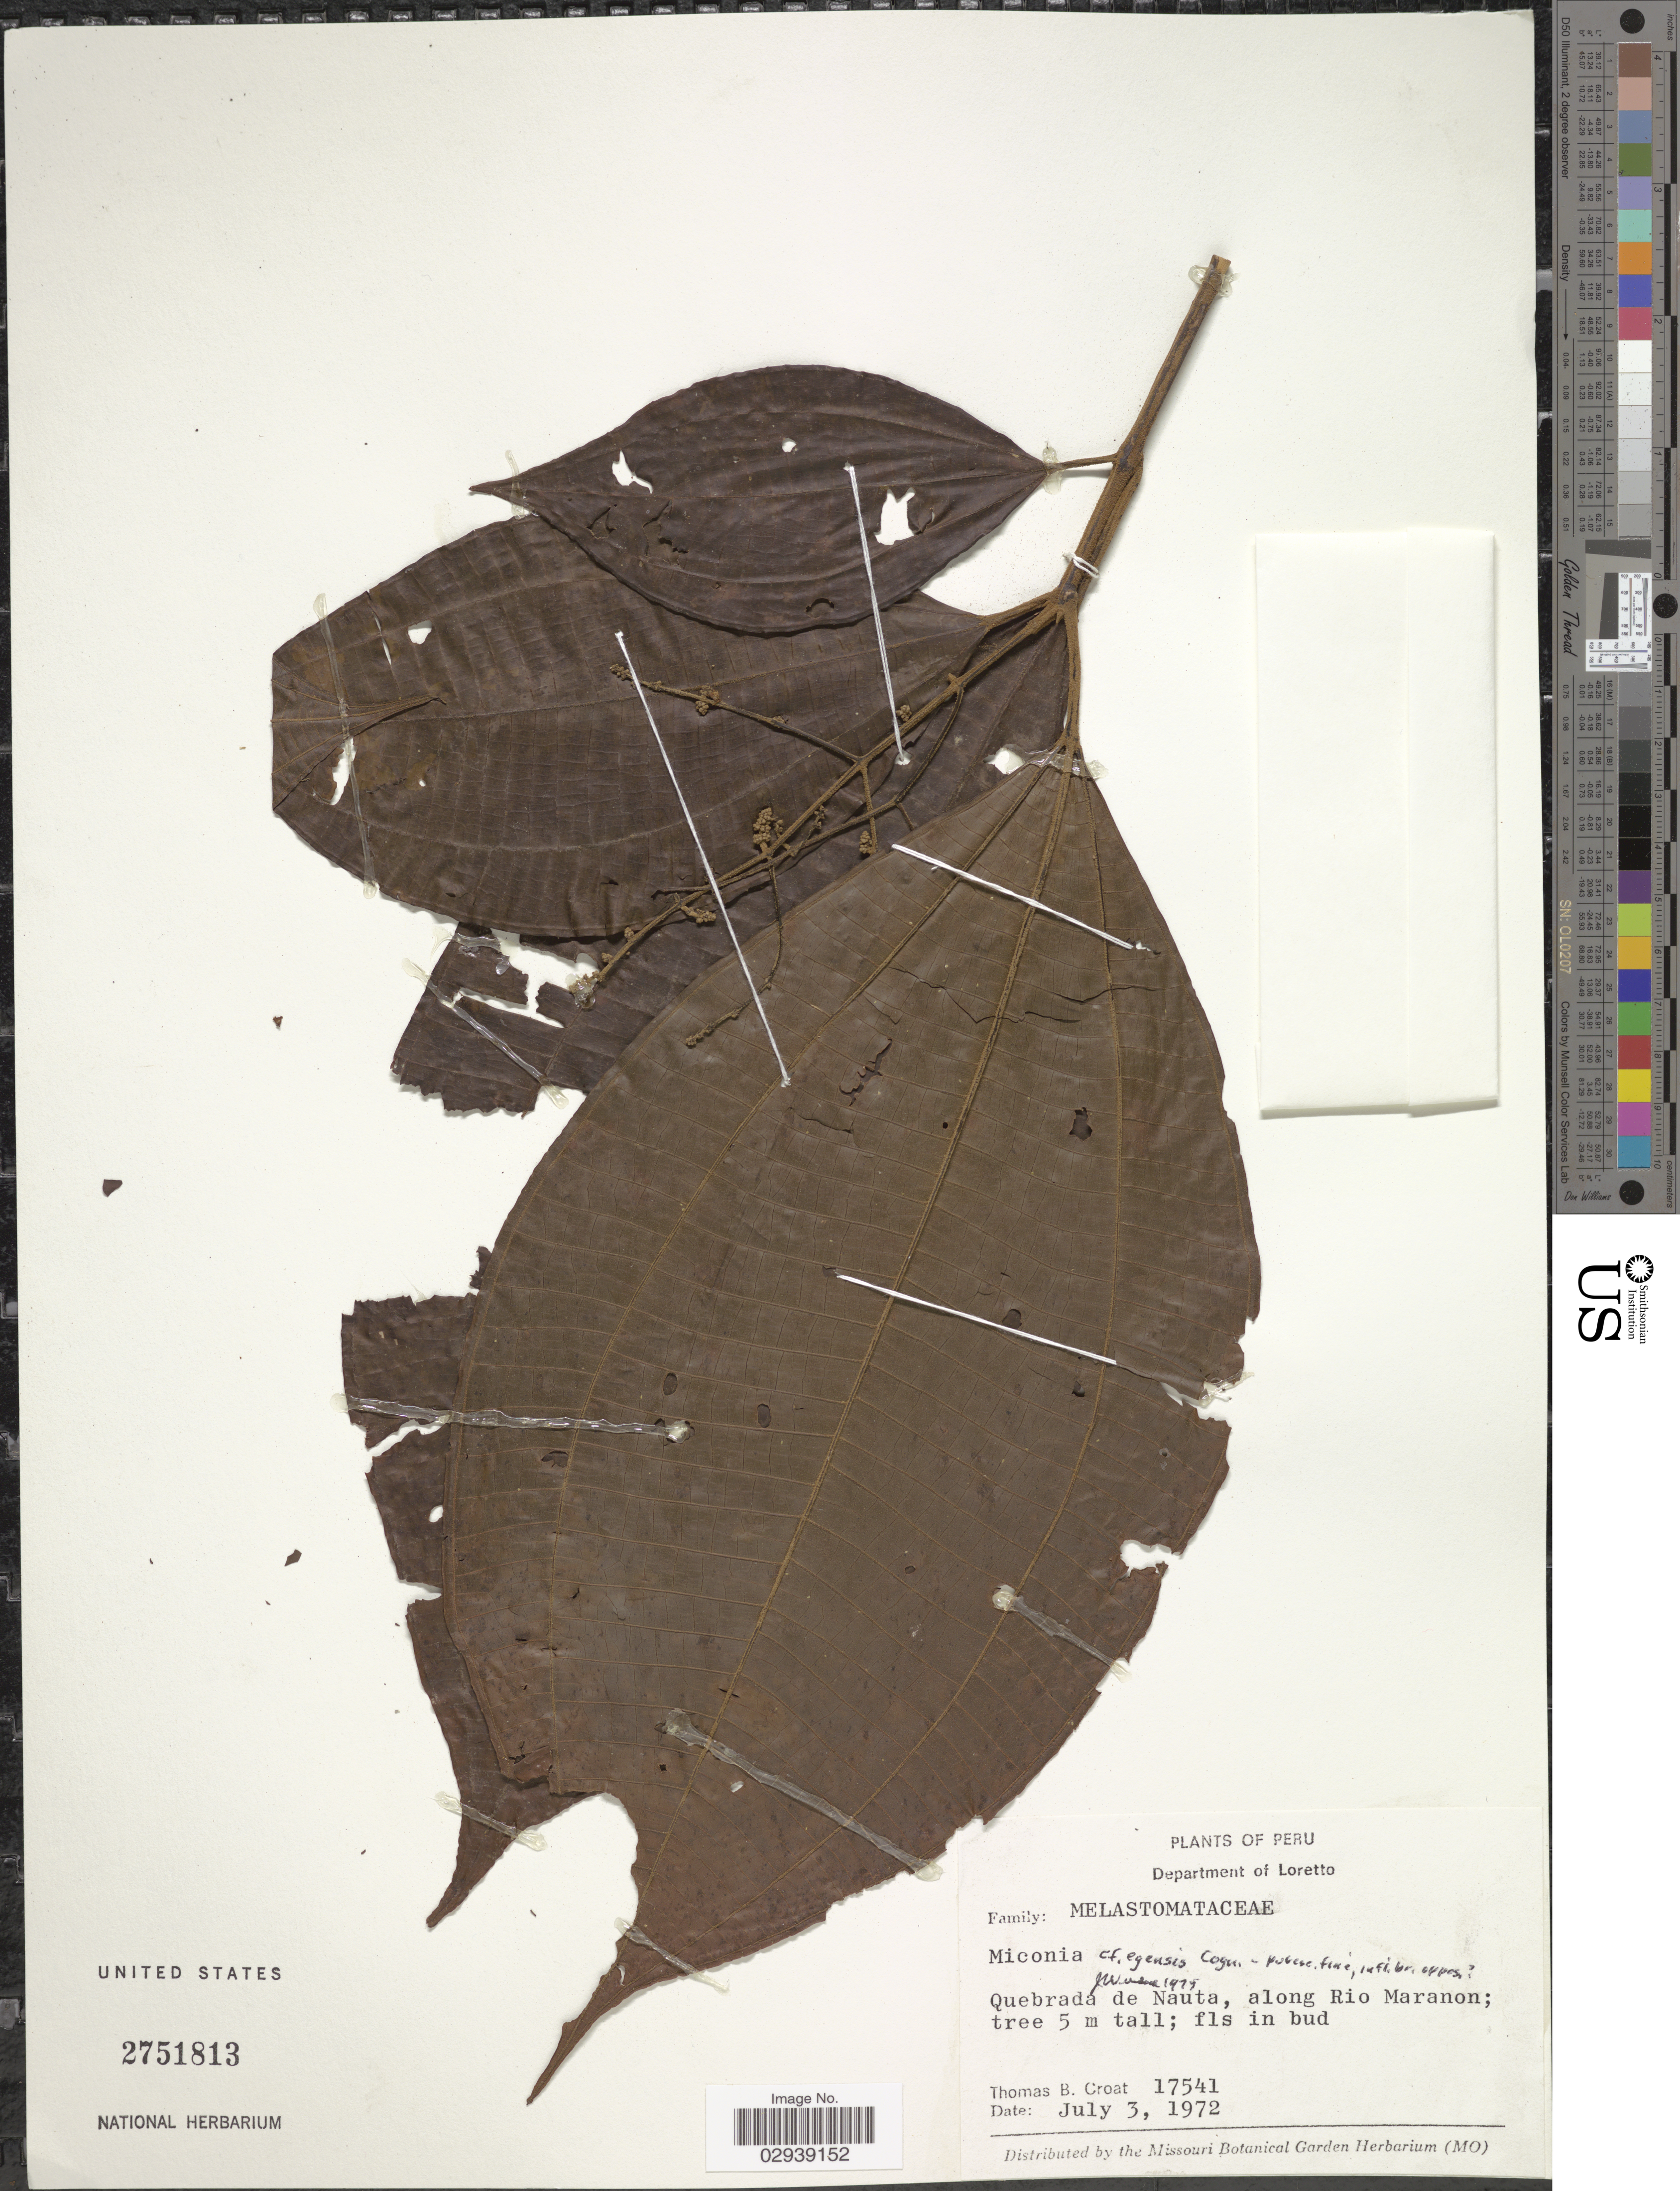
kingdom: Plantae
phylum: Tracheophyta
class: Magnoliopsida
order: Myrtales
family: Melastomataceae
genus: Miconia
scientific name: Miconia egensis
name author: Cogn.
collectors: T. B. Croat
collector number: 17541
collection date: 1972-07-03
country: Peru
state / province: Loreto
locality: Department of Loreto. Quebrada de Nauta, along Rio Maranon.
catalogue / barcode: US 2751813